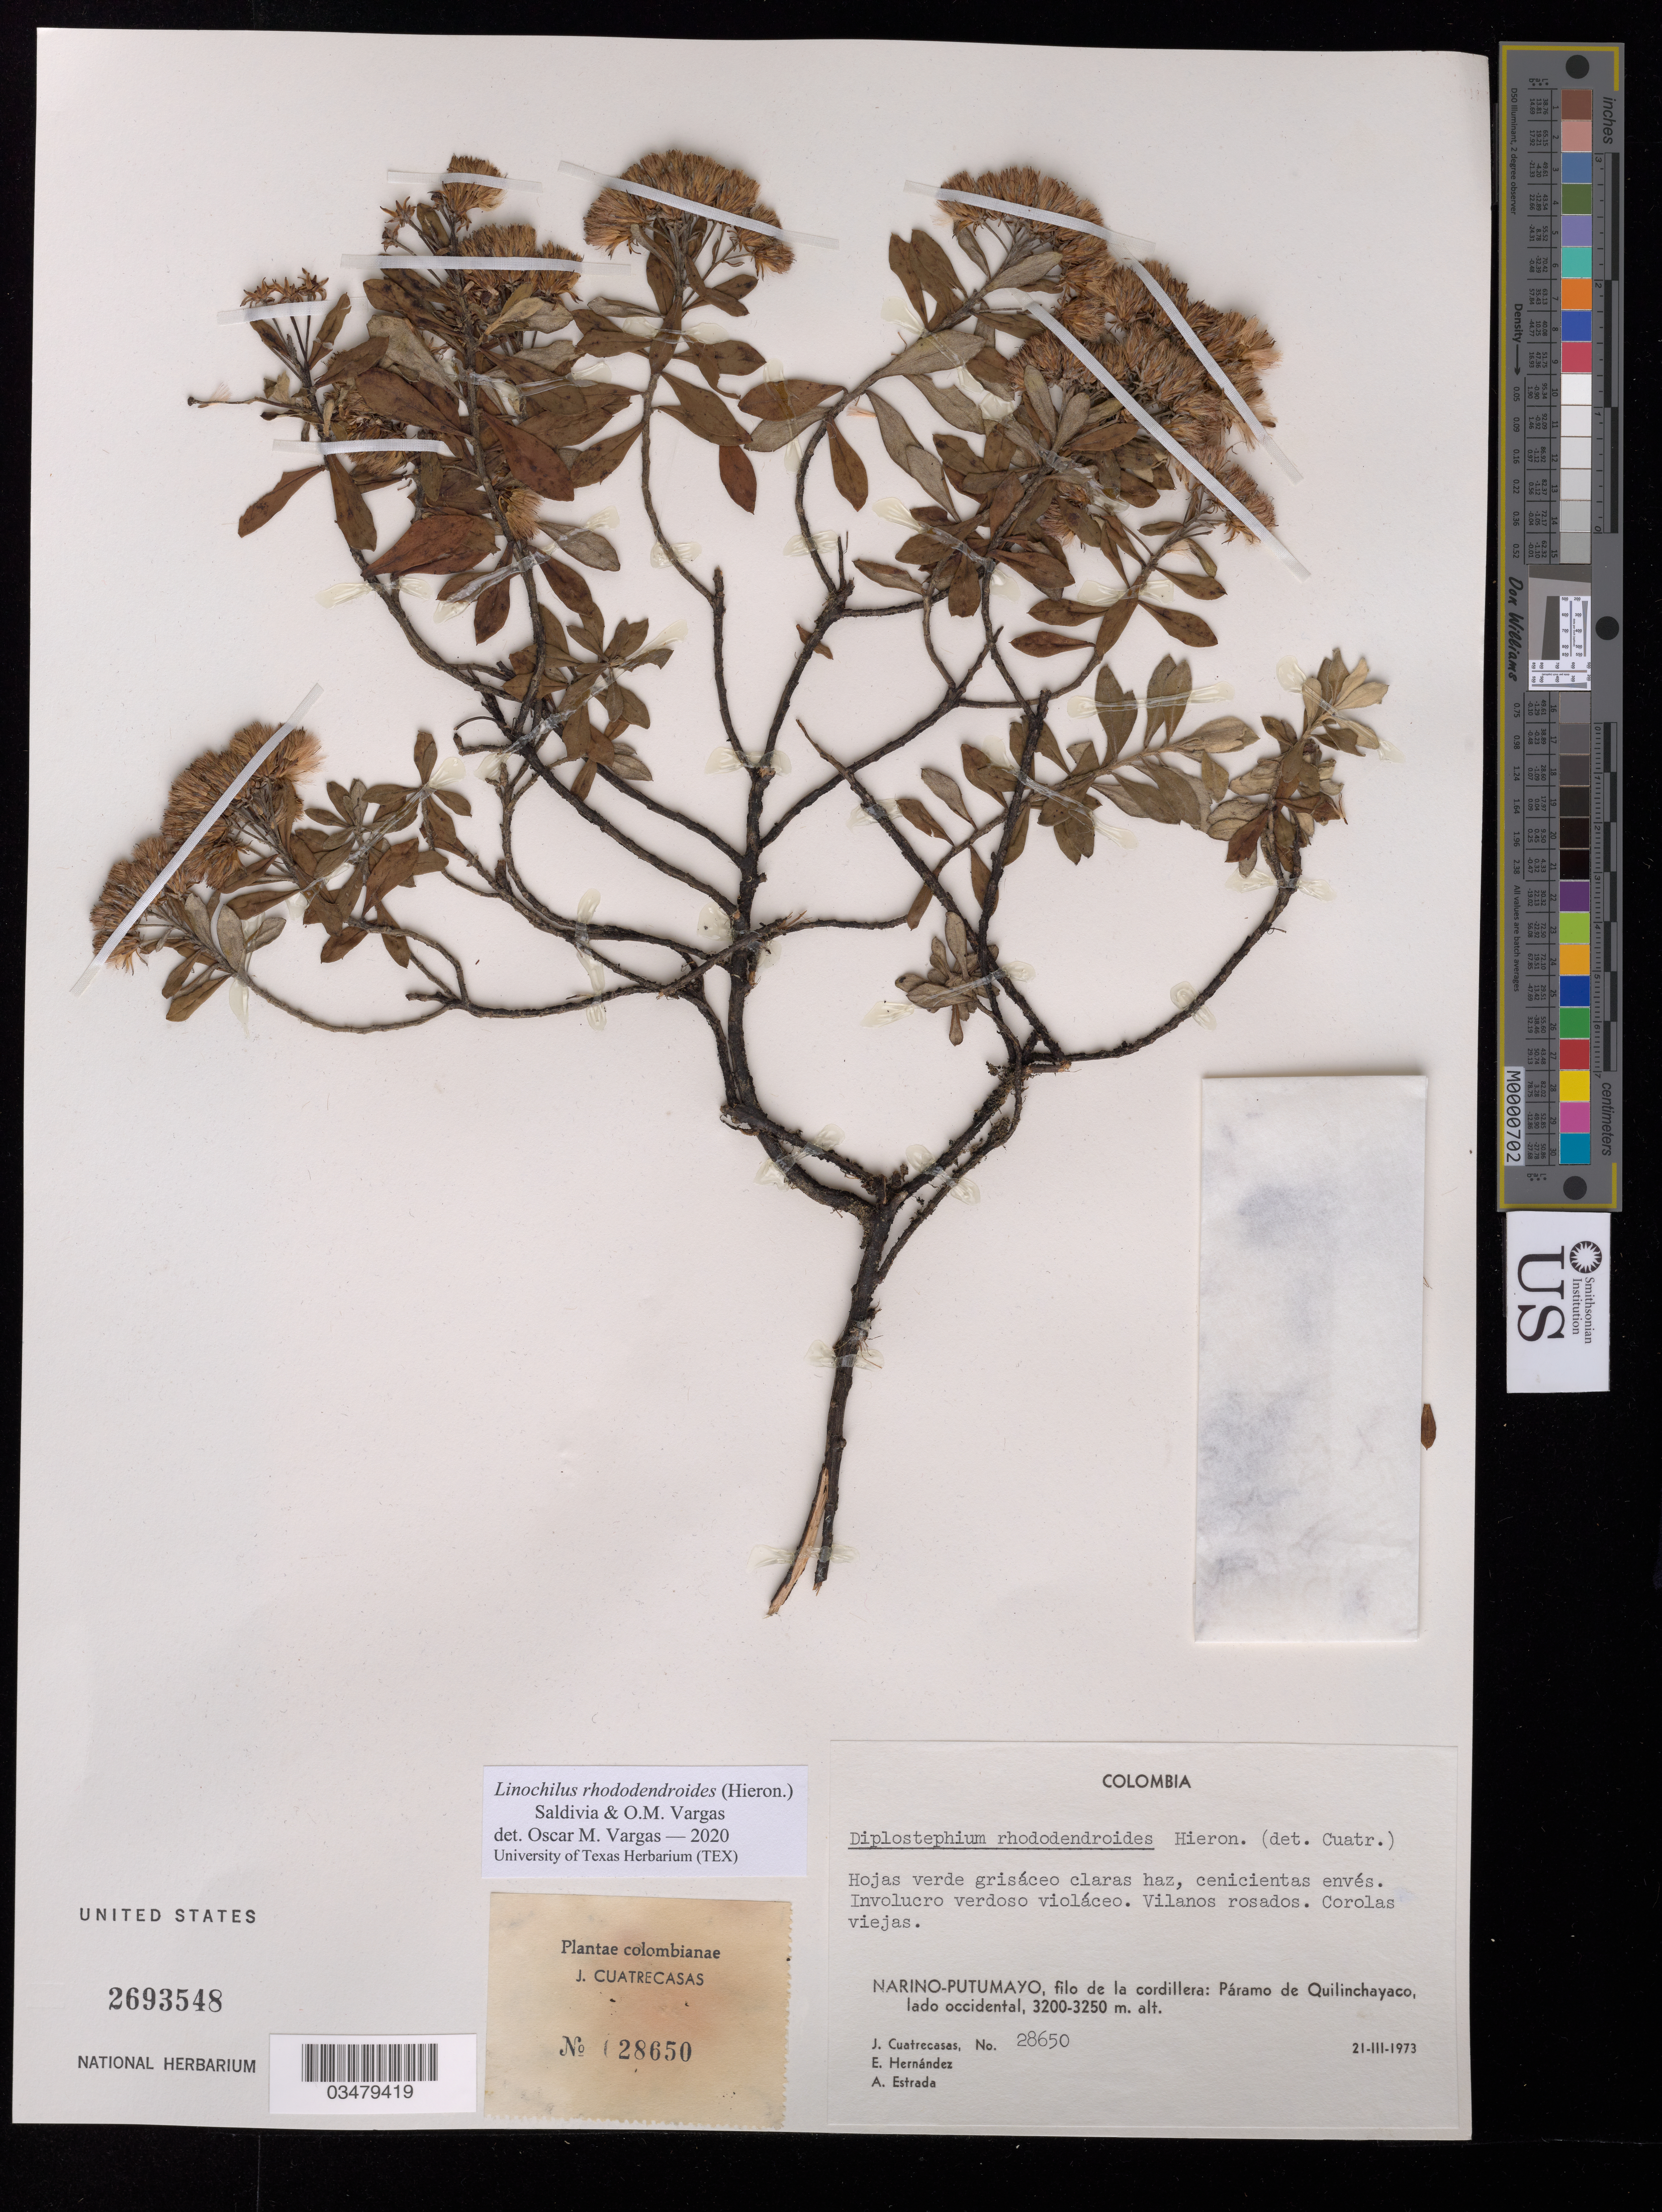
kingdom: Plantae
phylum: Tracheophyta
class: Magnoliopsida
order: Asterales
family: Asteraceae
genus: Linochilus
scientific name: Linochilus rhododendroides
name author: (Hieron.) Saldivia & O.M. Vargas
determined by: Vargas, Oscar M.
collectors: J. Cuatrecasas, E. Hernández & A. Estrada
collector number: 28650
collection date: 1973-03-21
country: Colombia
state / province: Nariño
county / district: Nariño-Putumayo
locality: Paramo de Quilinchayaco. Filo de La Cordillera, Lado Oriental.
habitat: Paramo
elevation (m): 3200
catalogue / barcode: US 2693548